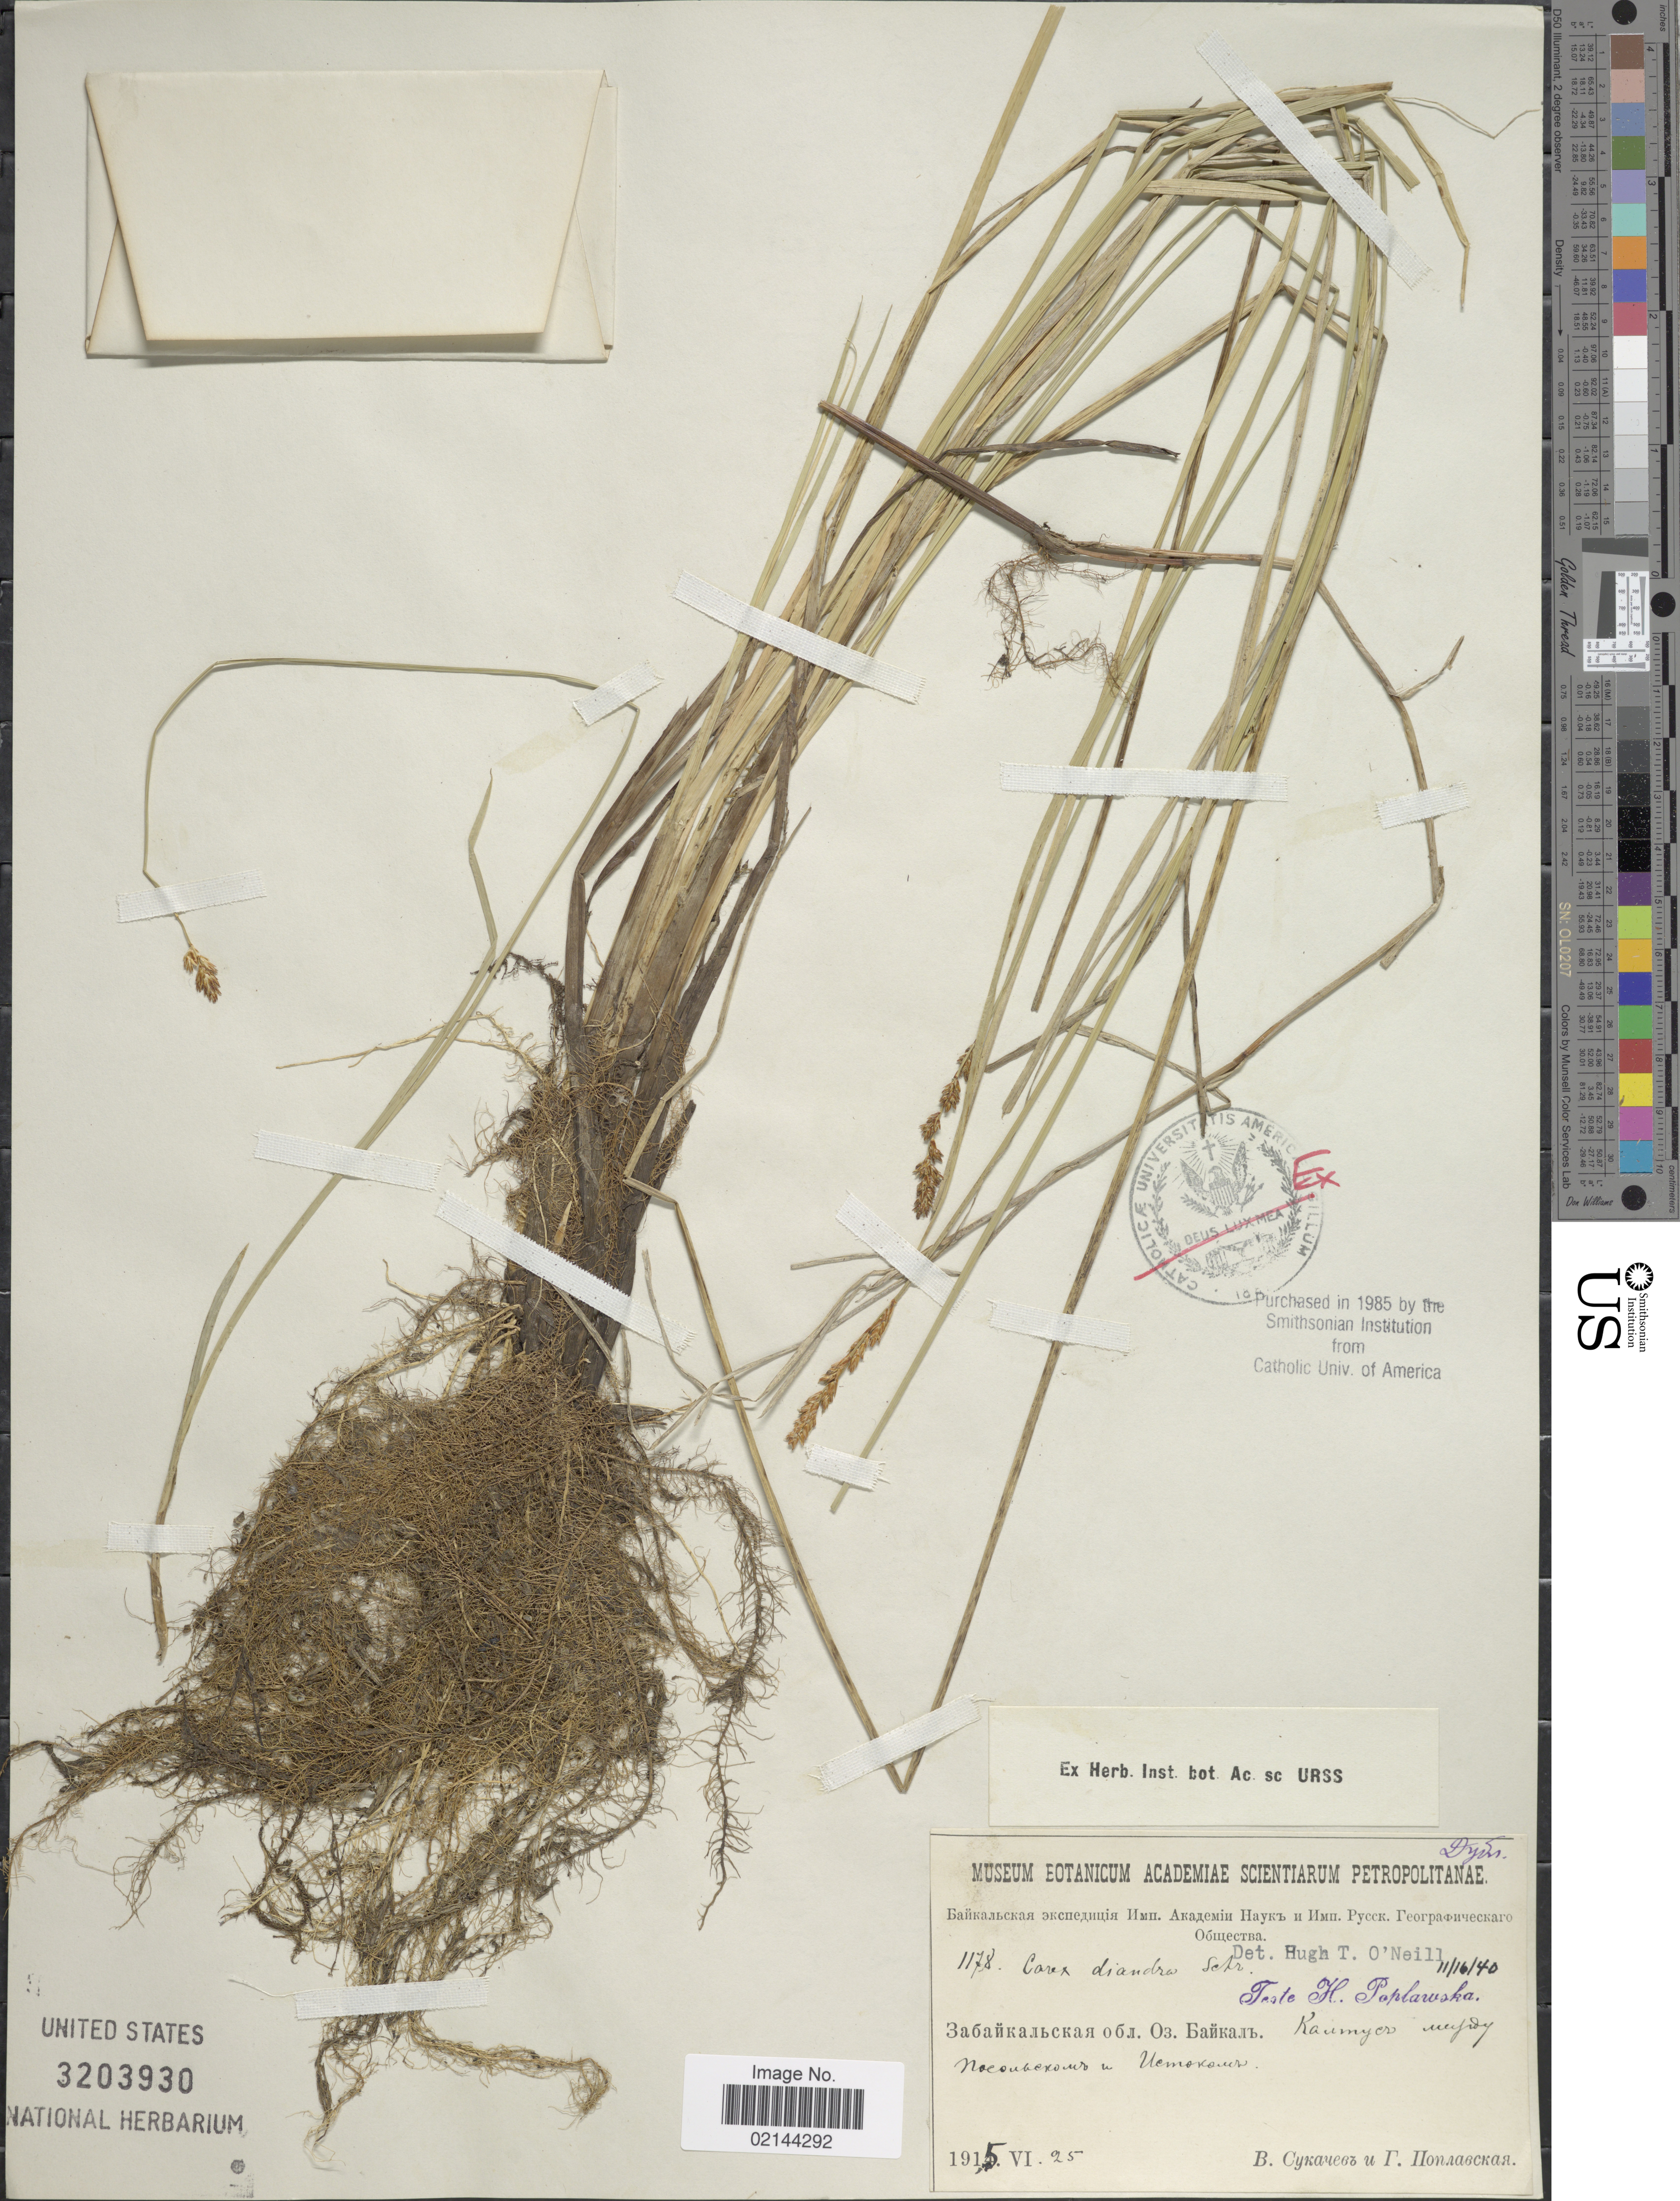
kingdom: Plantae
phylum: Tracheophyta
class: Liliopsida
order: Poales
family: Cyperaceae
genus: Carex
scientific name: Carex diandra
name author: Schrank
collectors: Collector illegible & Collector illegible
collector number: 1178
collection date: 1915-06-25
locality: Kaumyer verperdy Nocoubexur in Nemocour [interpreted]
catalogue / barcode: US 3203930